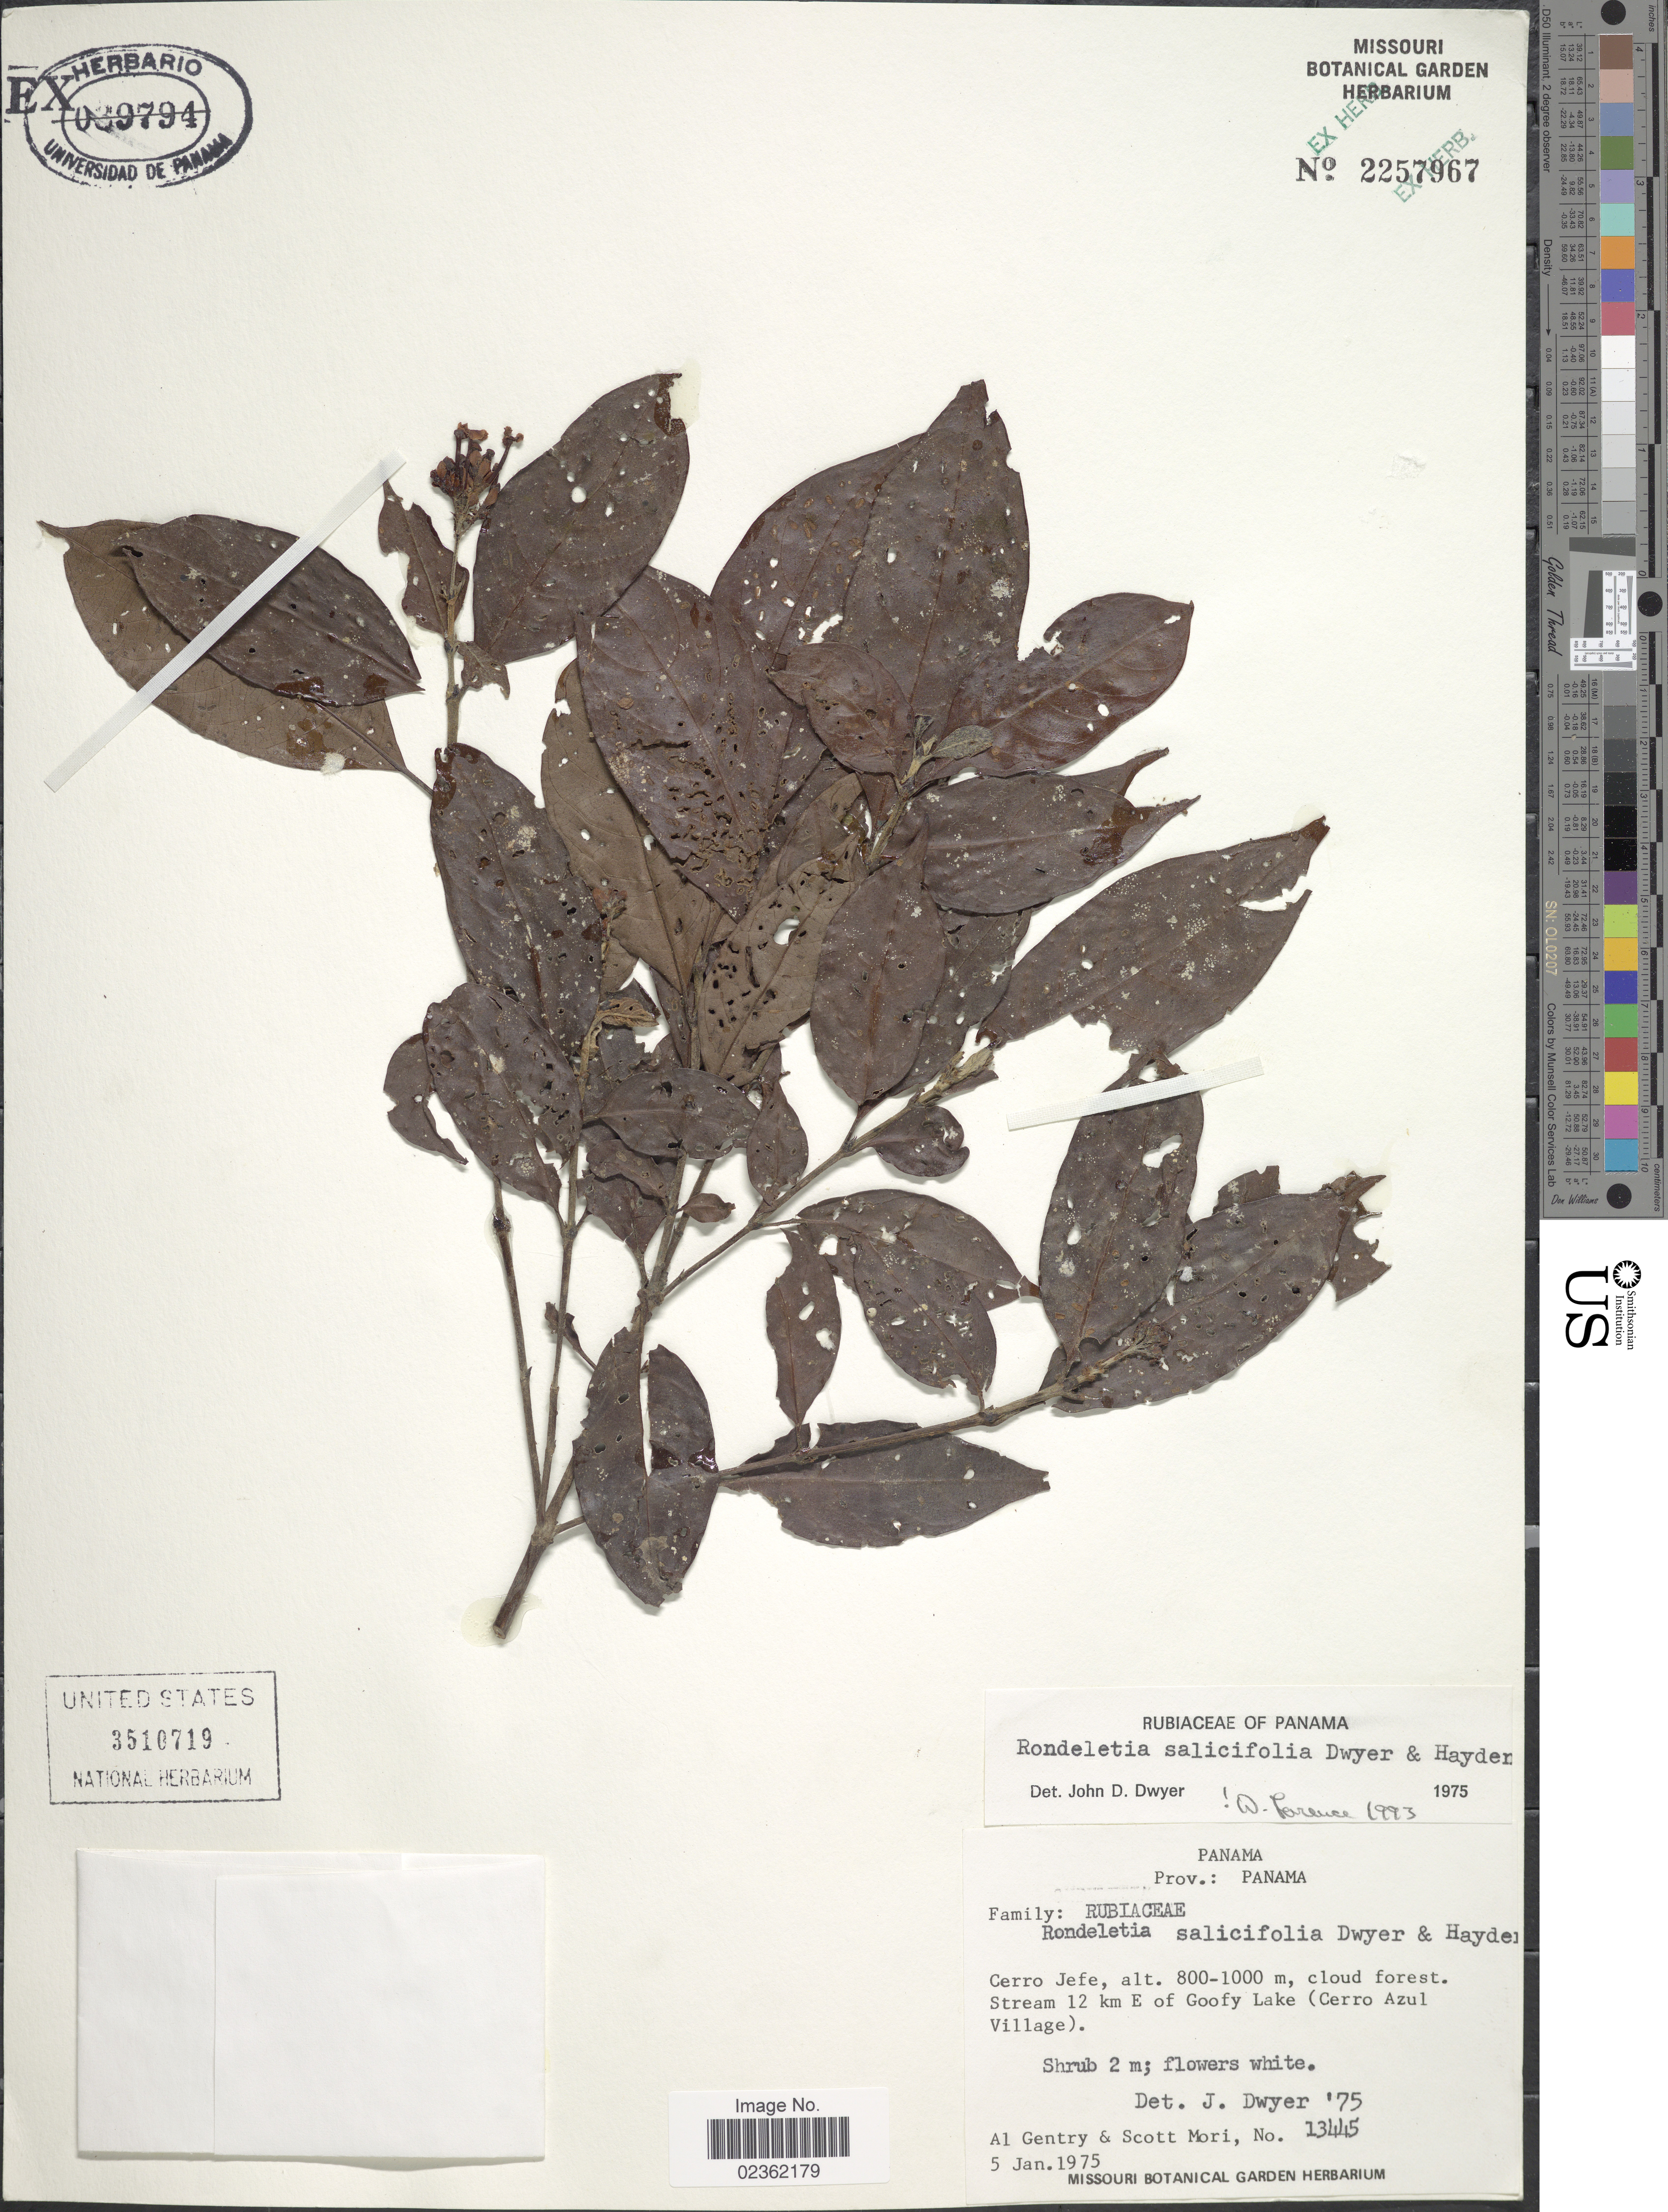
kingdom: Plantae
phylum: Tracheophyta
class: Magnoliopsida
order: Gentianales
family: Rubiaceae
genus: Rondeletia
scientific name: Rondeletia salicifolia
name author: Dwyer & M.V. Hayden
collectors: A. H. Gentry & S. Mori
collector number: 13445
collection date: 1975-01-05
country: Panama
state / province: Panamá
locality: Cerro Jefe, stream 12 km E of Goofy Lake (Cerro Azul Village).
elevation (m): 800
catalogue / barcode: US 3510719